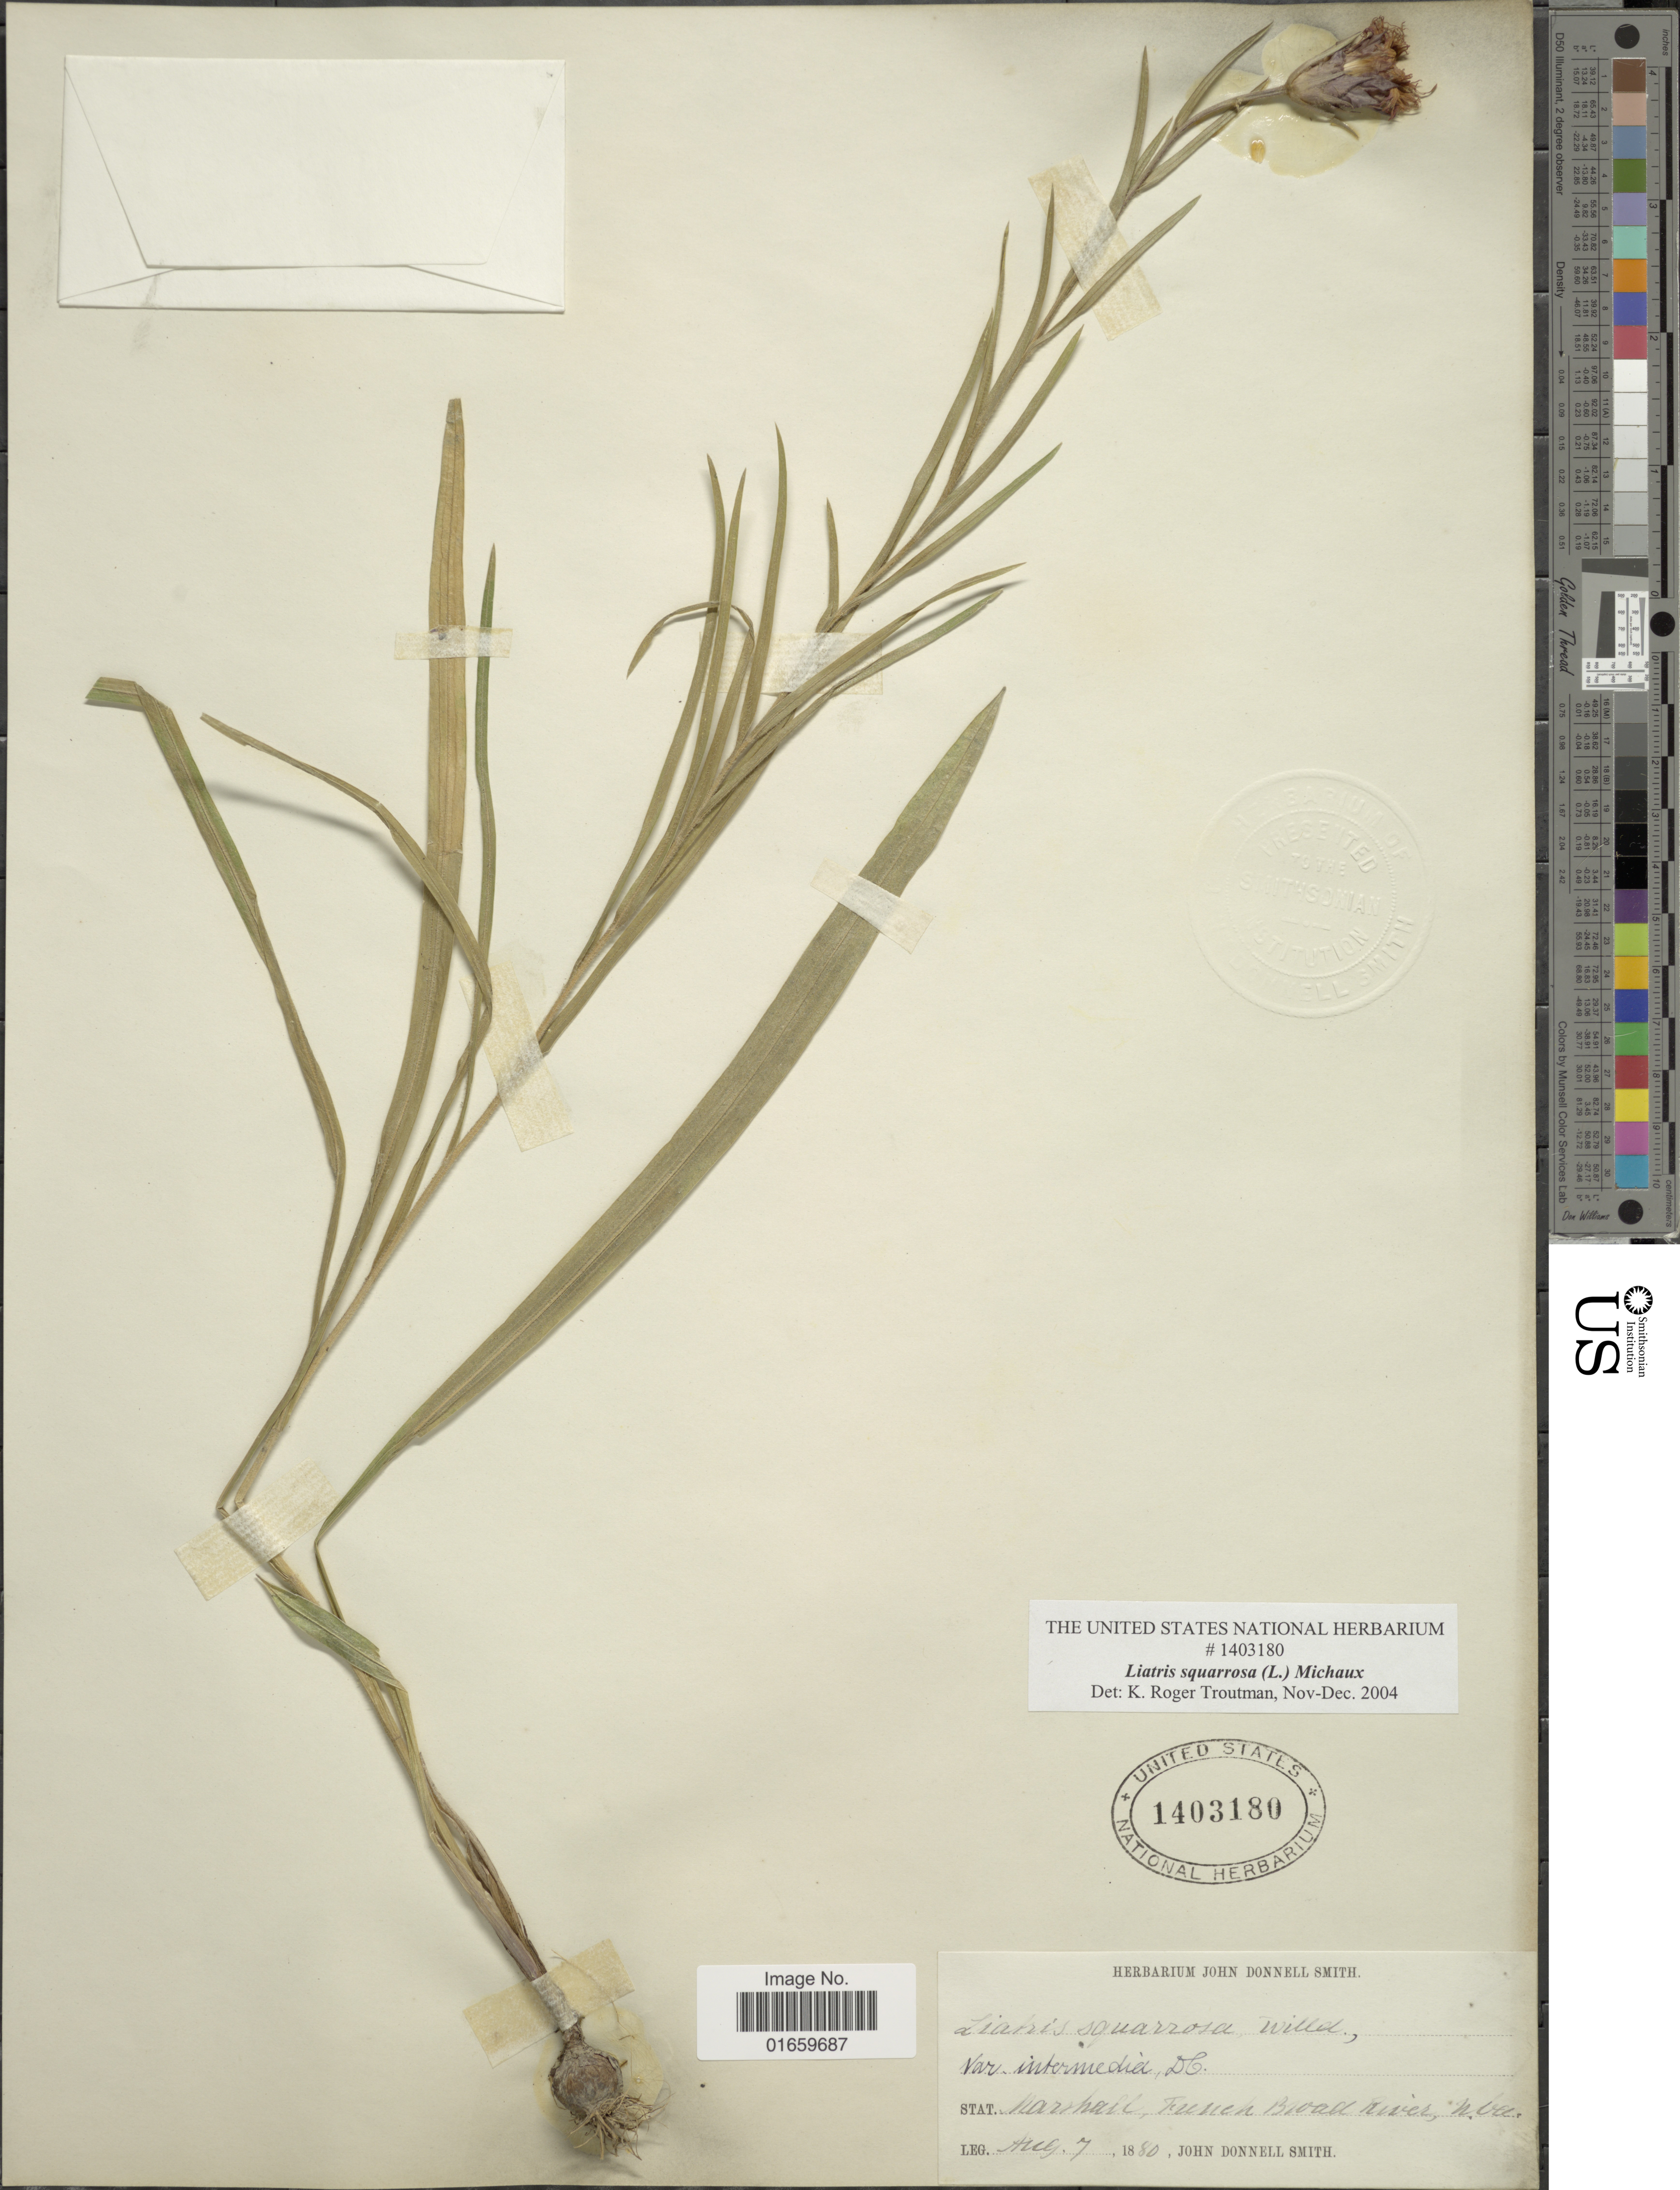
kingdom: Plantae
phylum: Tracheophyta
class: Magnoliopsida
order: Asterales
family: Asteraceae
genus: Liatris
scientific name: Liatris squarrosa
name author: (L.) Michx.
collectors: J. Donnell Smith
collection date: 1880-08-07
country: United States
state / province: Virginia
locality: Marshall, Funen Broad river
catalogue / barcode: US 1403180